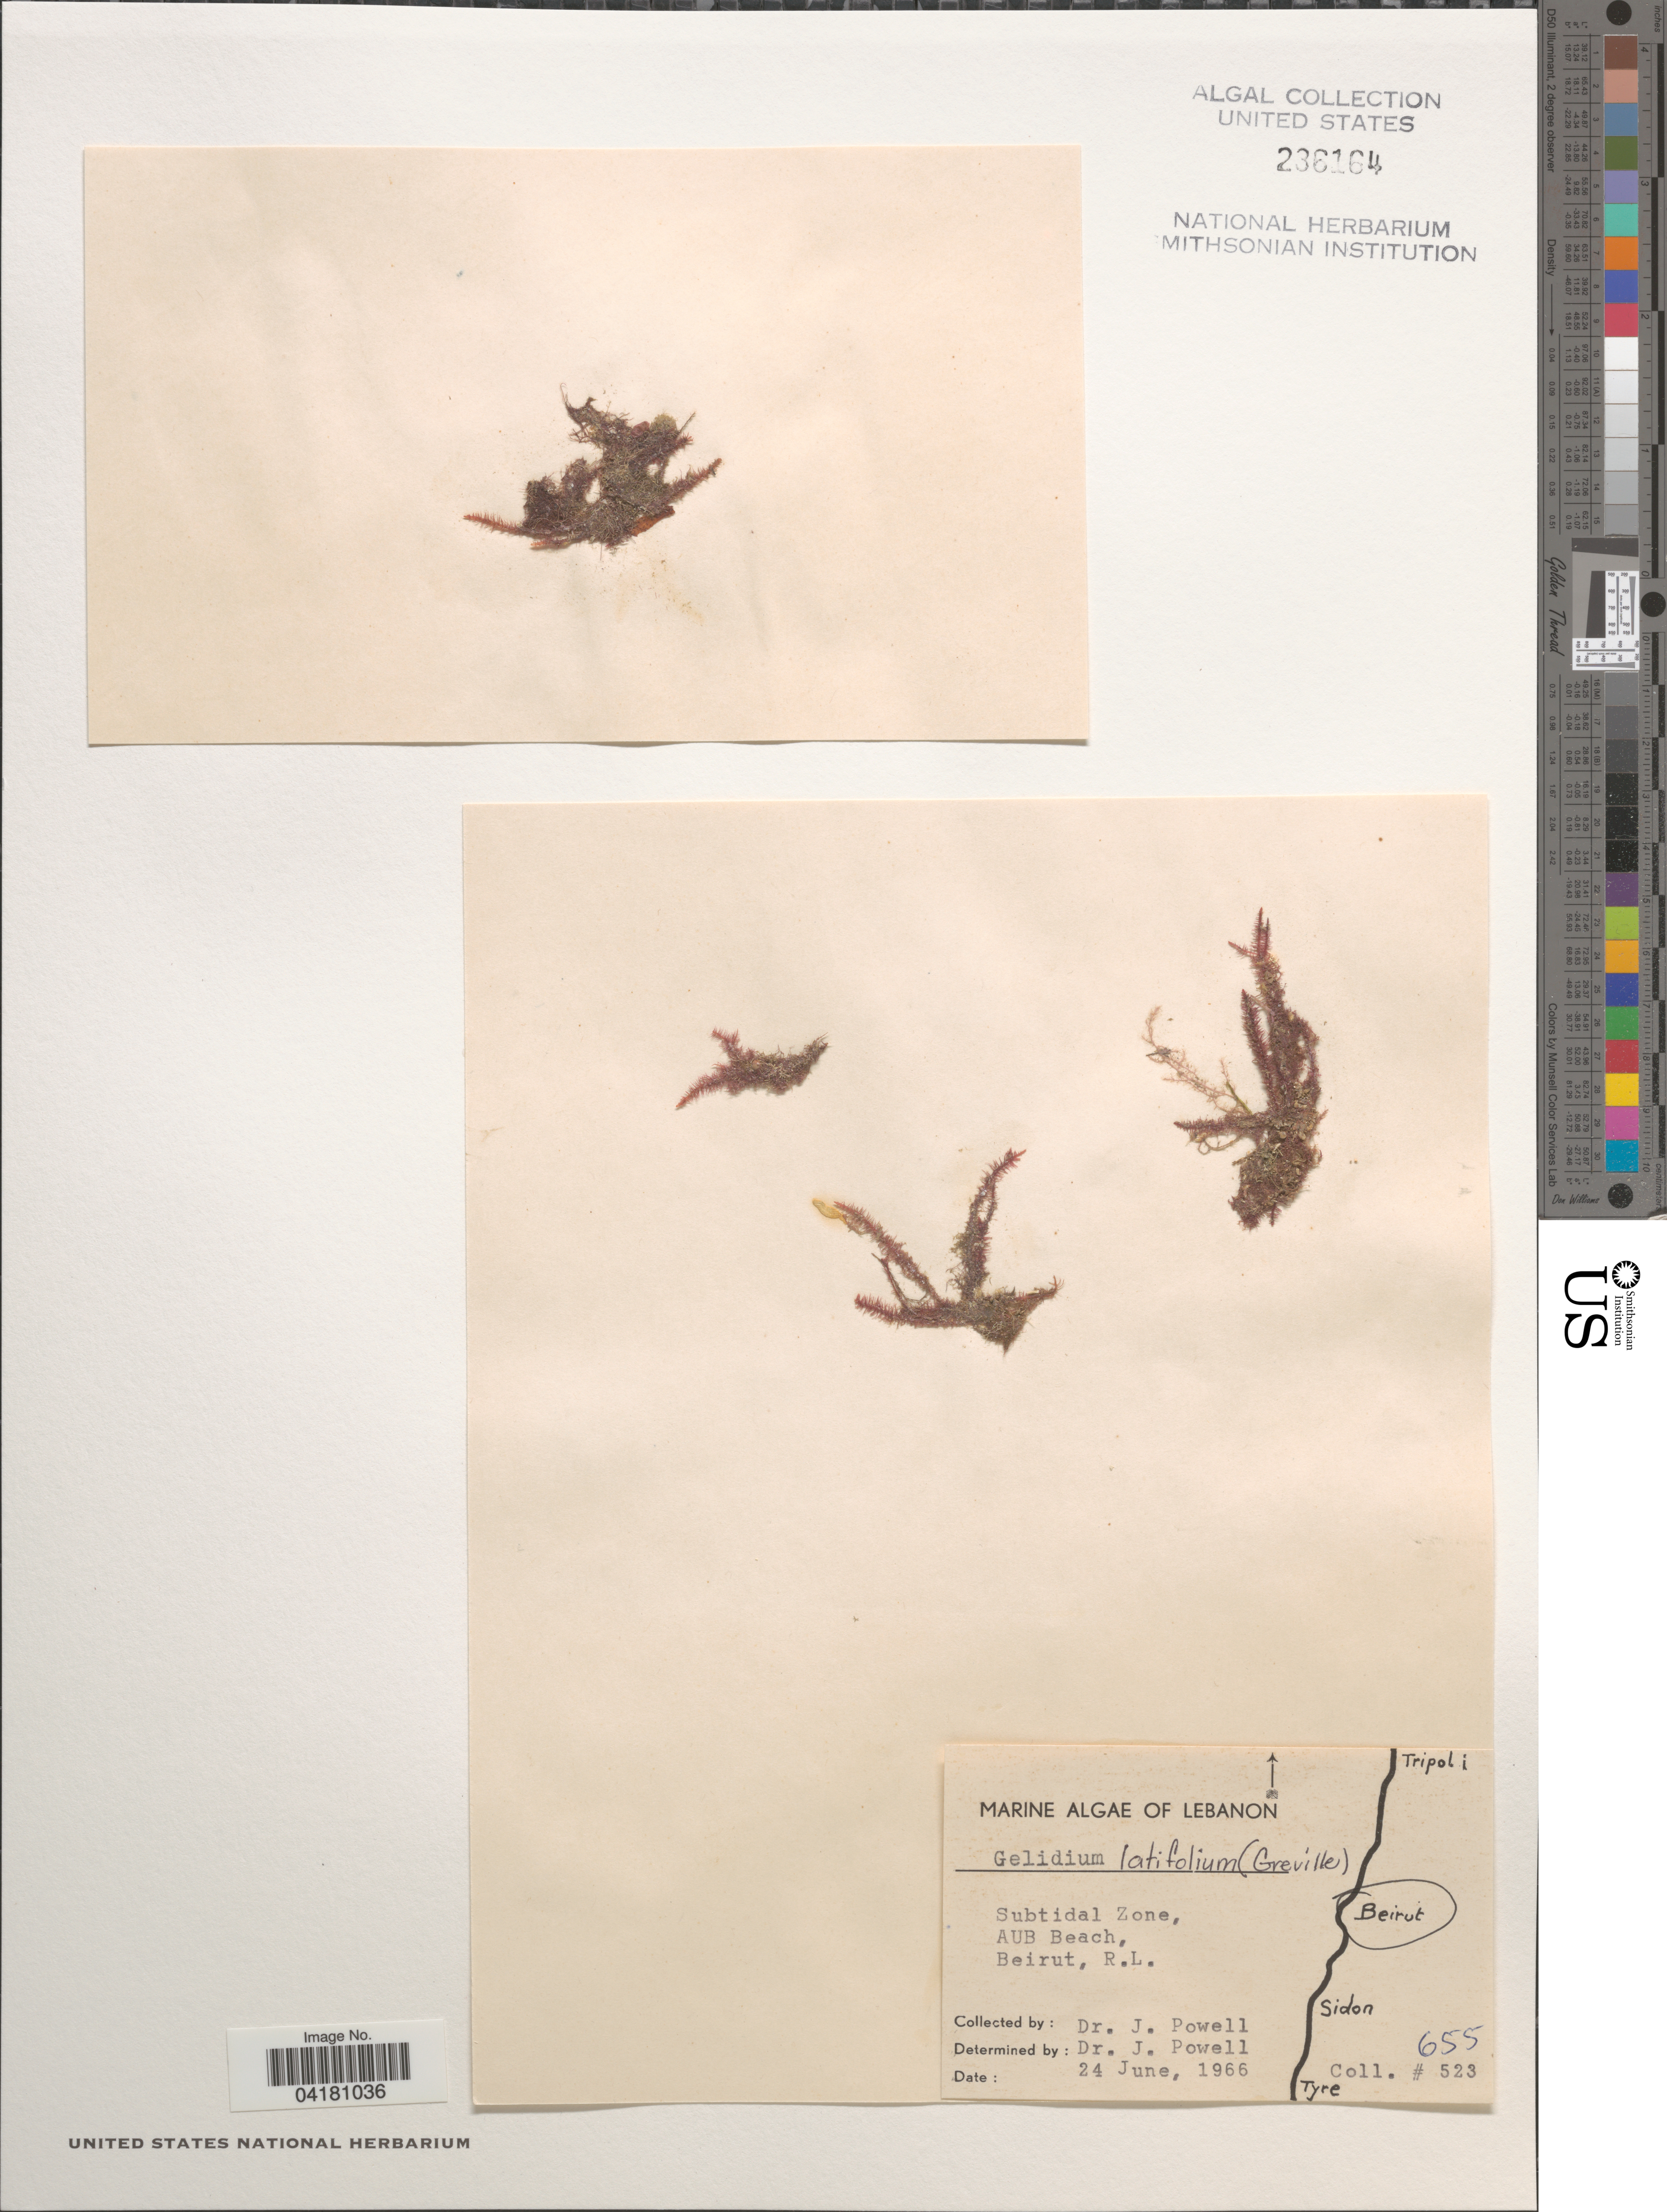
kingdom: Plantae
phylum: Rhodophyta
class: Florideophyceae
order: Gelidiales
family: Gelidiaceae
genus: Gelidium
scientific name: Gelidium spinosum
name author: (S.G. Gmel.) P.C. Silva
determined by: Algae name updating Project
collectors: J. Powell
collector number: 523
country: Lebanon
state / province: Beyrouth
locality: Subtidal Zone, AUB Beach, Beirut, R.L.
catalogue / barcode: US 236164